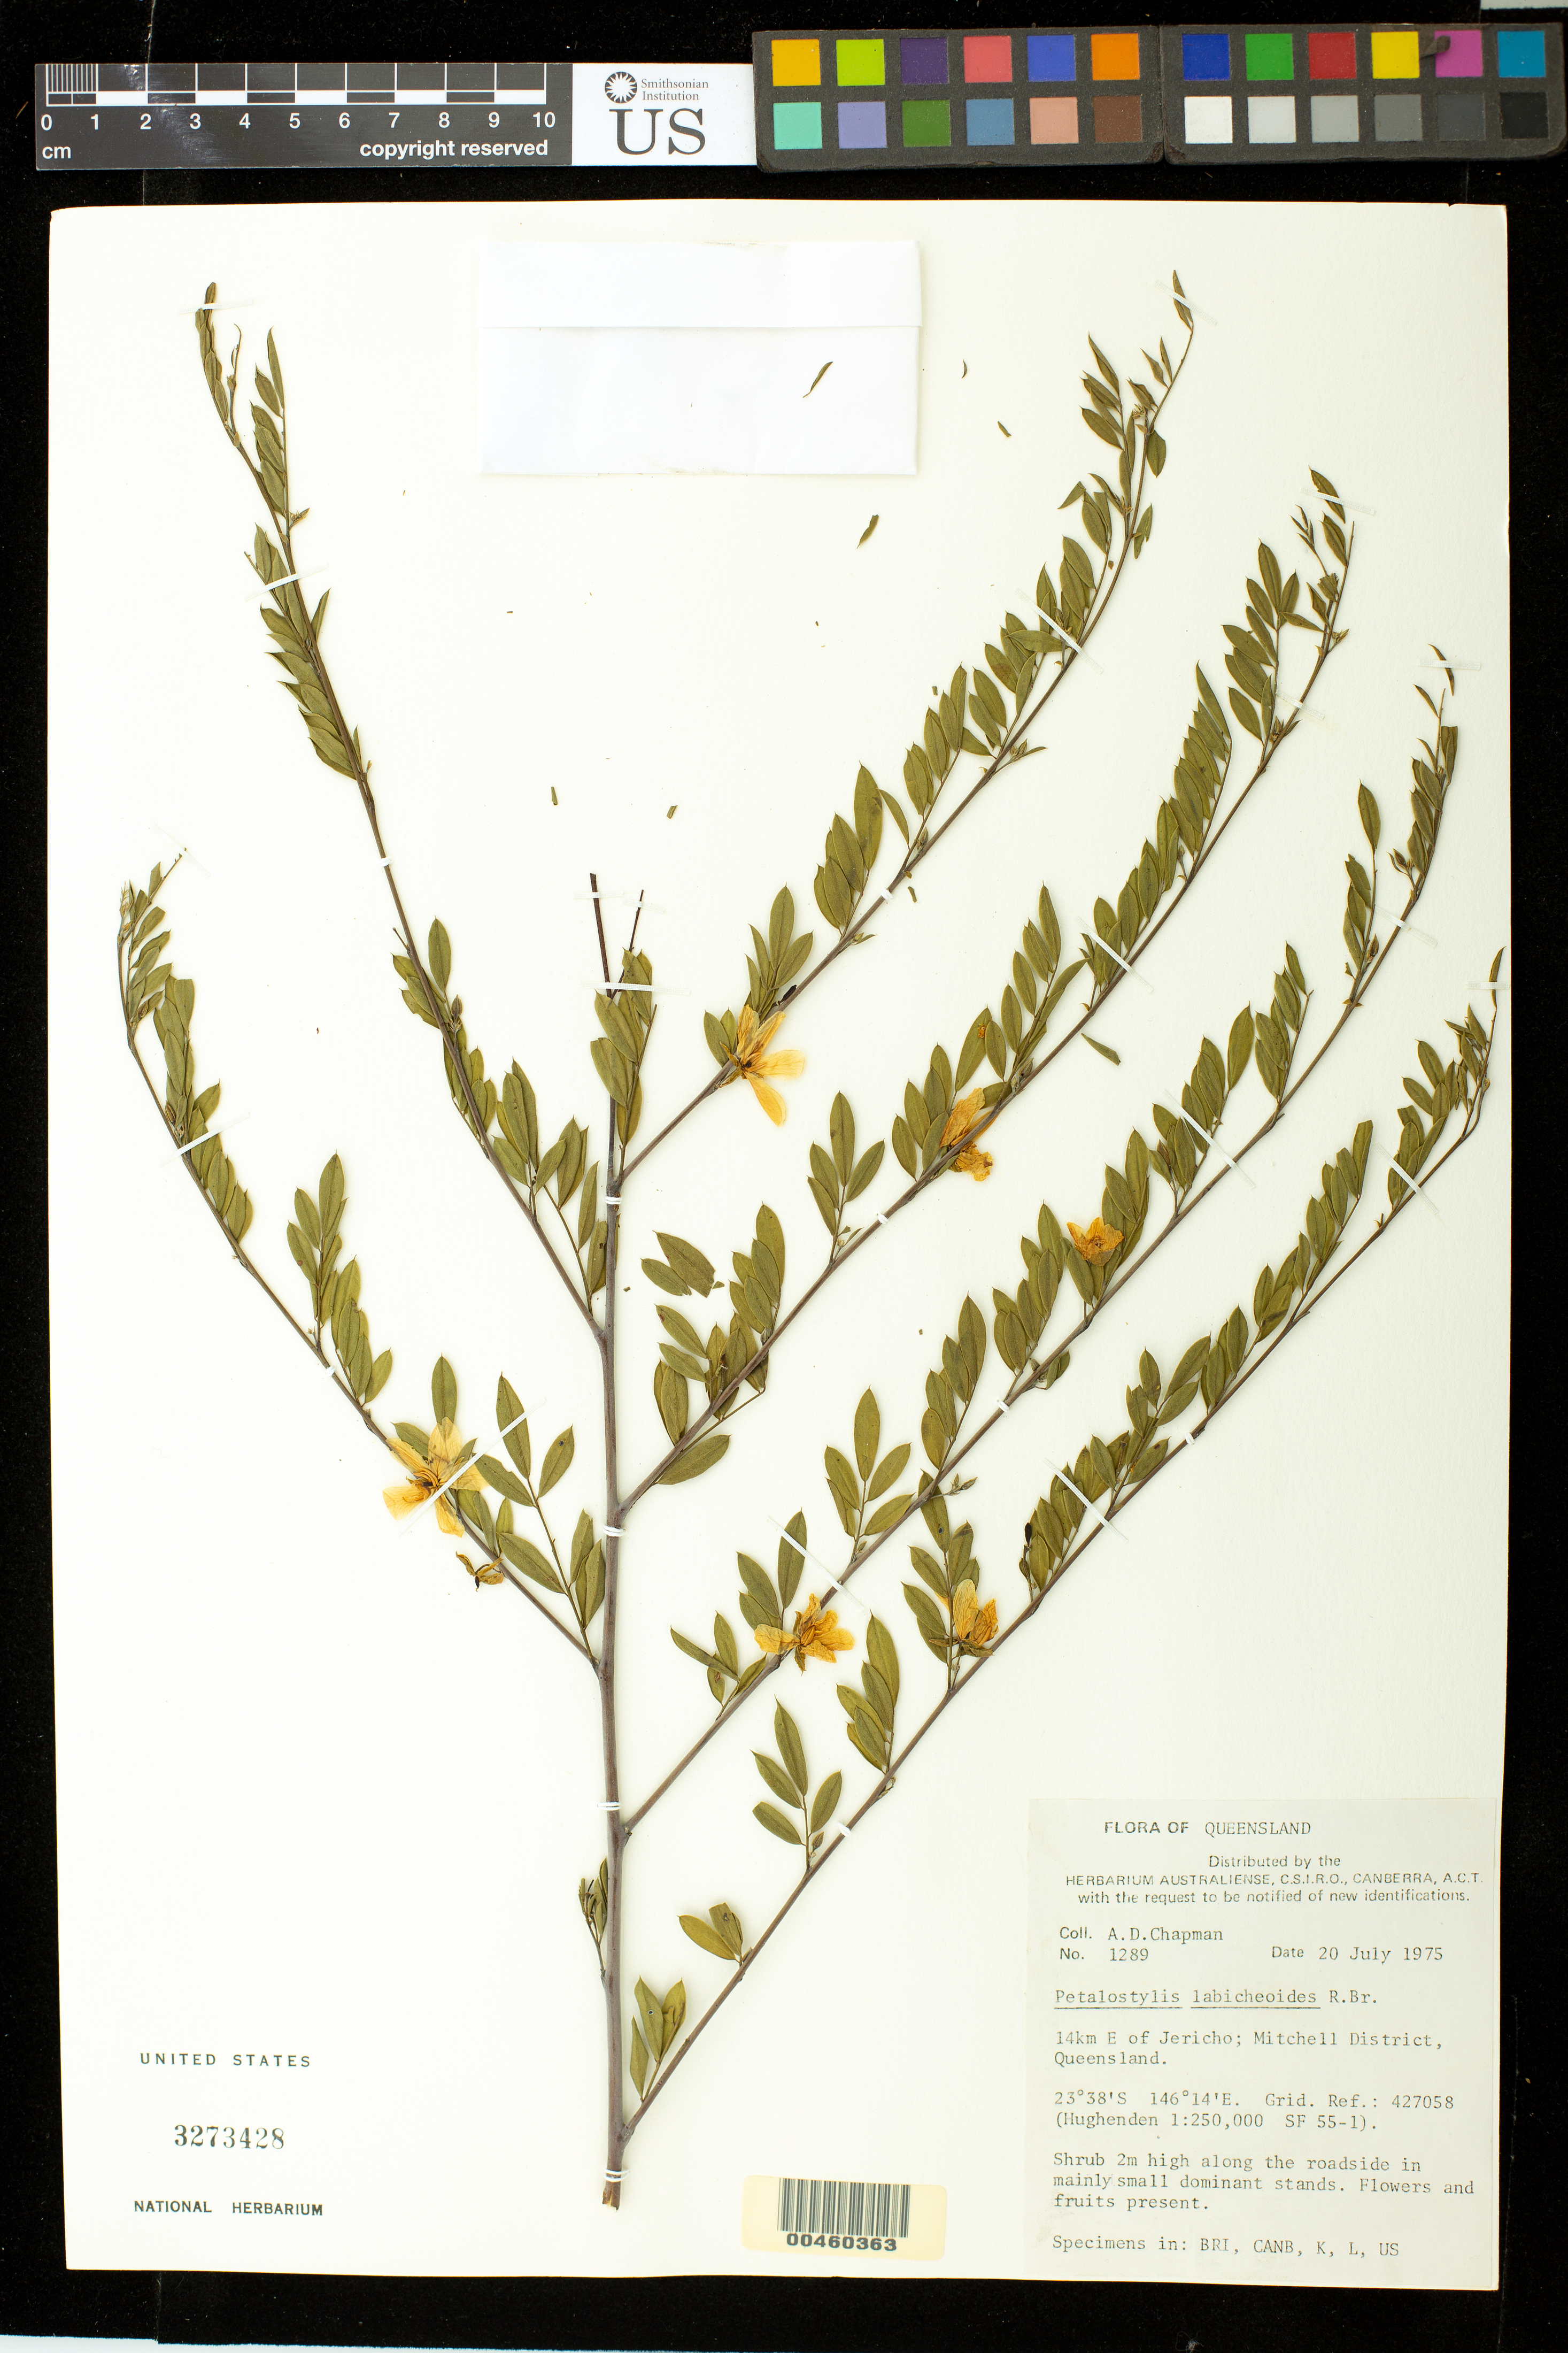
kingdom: Plantae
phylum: Tracheophyta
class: Magnoliopsida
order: Fabales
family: Fabaceae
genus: Petalostylis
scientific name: Petalostylis labicheoides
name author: R. Br.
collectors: A. D. Chapman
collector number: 1289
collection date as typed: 20 Jul 1975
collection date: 1975-07-20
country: Australia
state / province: Queensland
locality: Mitchell district, e of jericho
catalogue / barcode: US 3273428